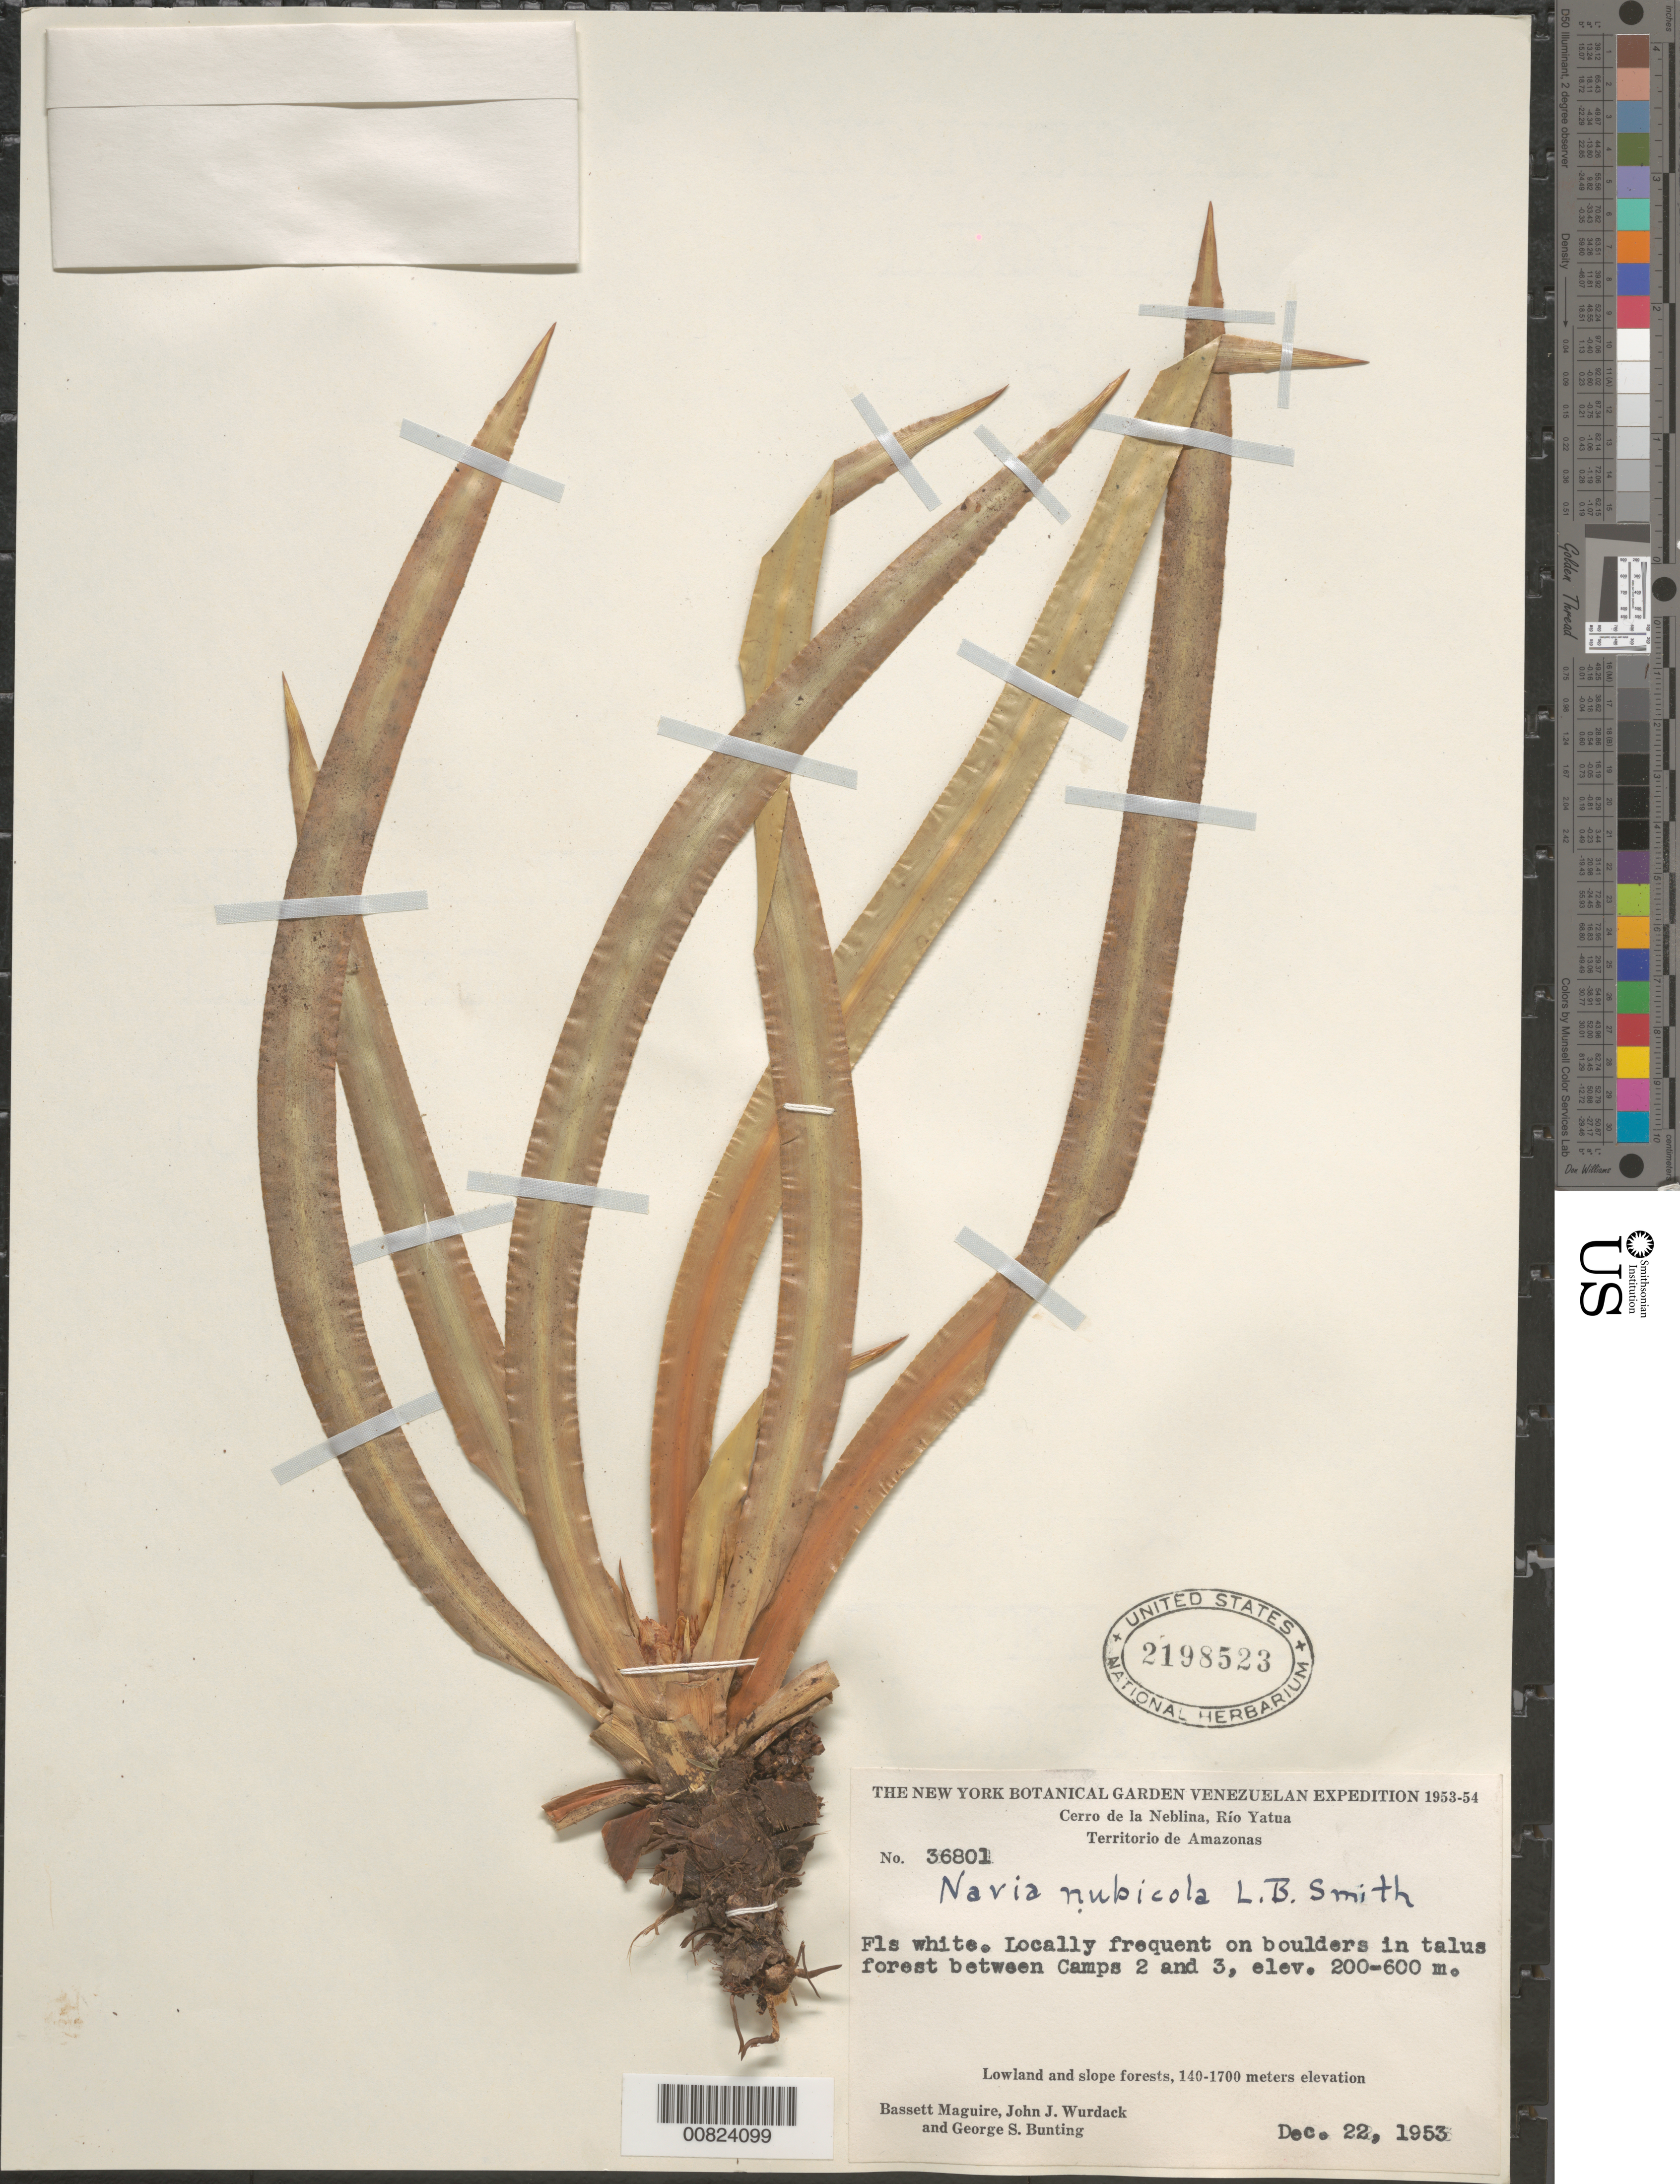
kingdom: Plantae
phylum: Tracheophyta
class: Liliopsida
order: Poales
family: Bromeliaceae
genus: Navia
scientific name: Navia nubicola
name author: L.B. Sm.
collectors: B. Maguire, J. J. Wurdack & G. S. Bunting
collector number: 36801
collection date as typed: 22-Dec-53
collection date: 1953-12-22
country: Venezuela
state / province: Amazonas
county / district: Río Negro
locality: Cerro de la Neblina, Río Yatua, between Camps 2 and 3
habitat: On boulders in talus forest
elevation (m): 200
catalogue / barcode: US 2198523